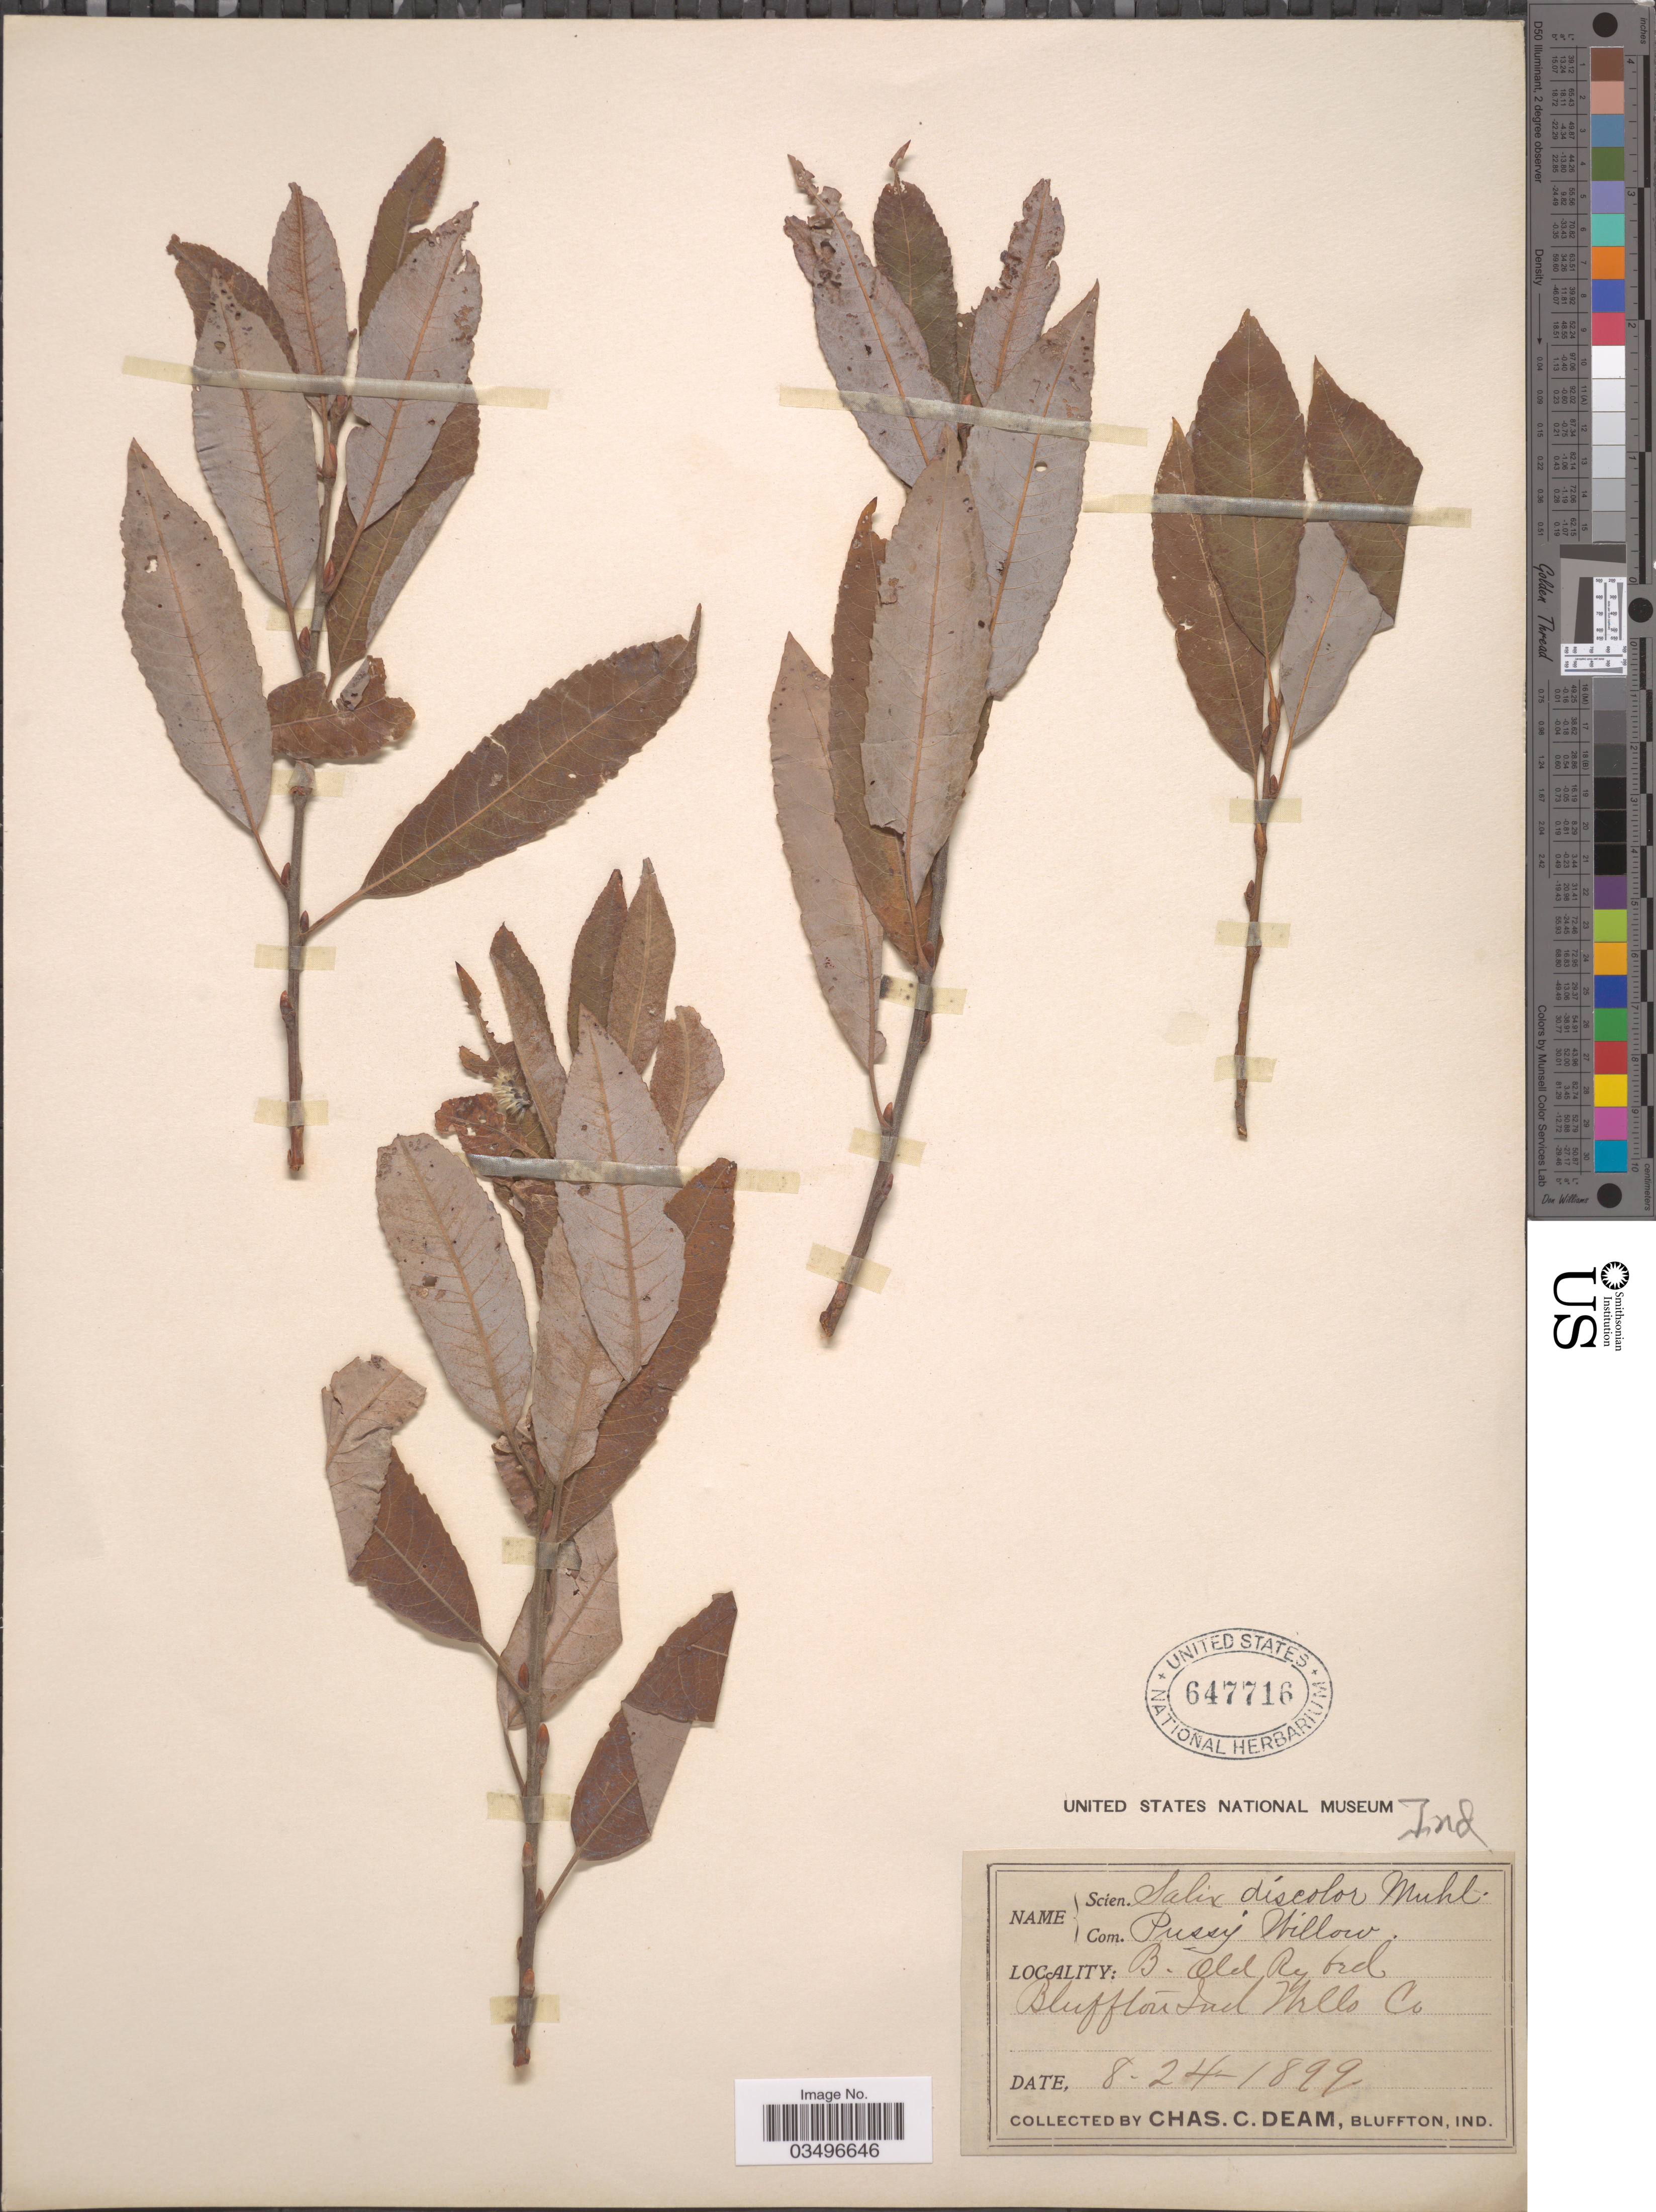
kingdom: Plantae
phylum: Tracheophyta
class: Magnoliopsida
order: Malpighiales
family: Salicaceae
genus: Salix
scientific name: Salix discolor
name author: Muhl.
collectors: C. C. Deam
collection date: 1899-08-24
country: United States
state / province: Indiana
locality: B. Old Ry bed Bluffton Ind. Wells Co.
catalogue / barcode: US 647716